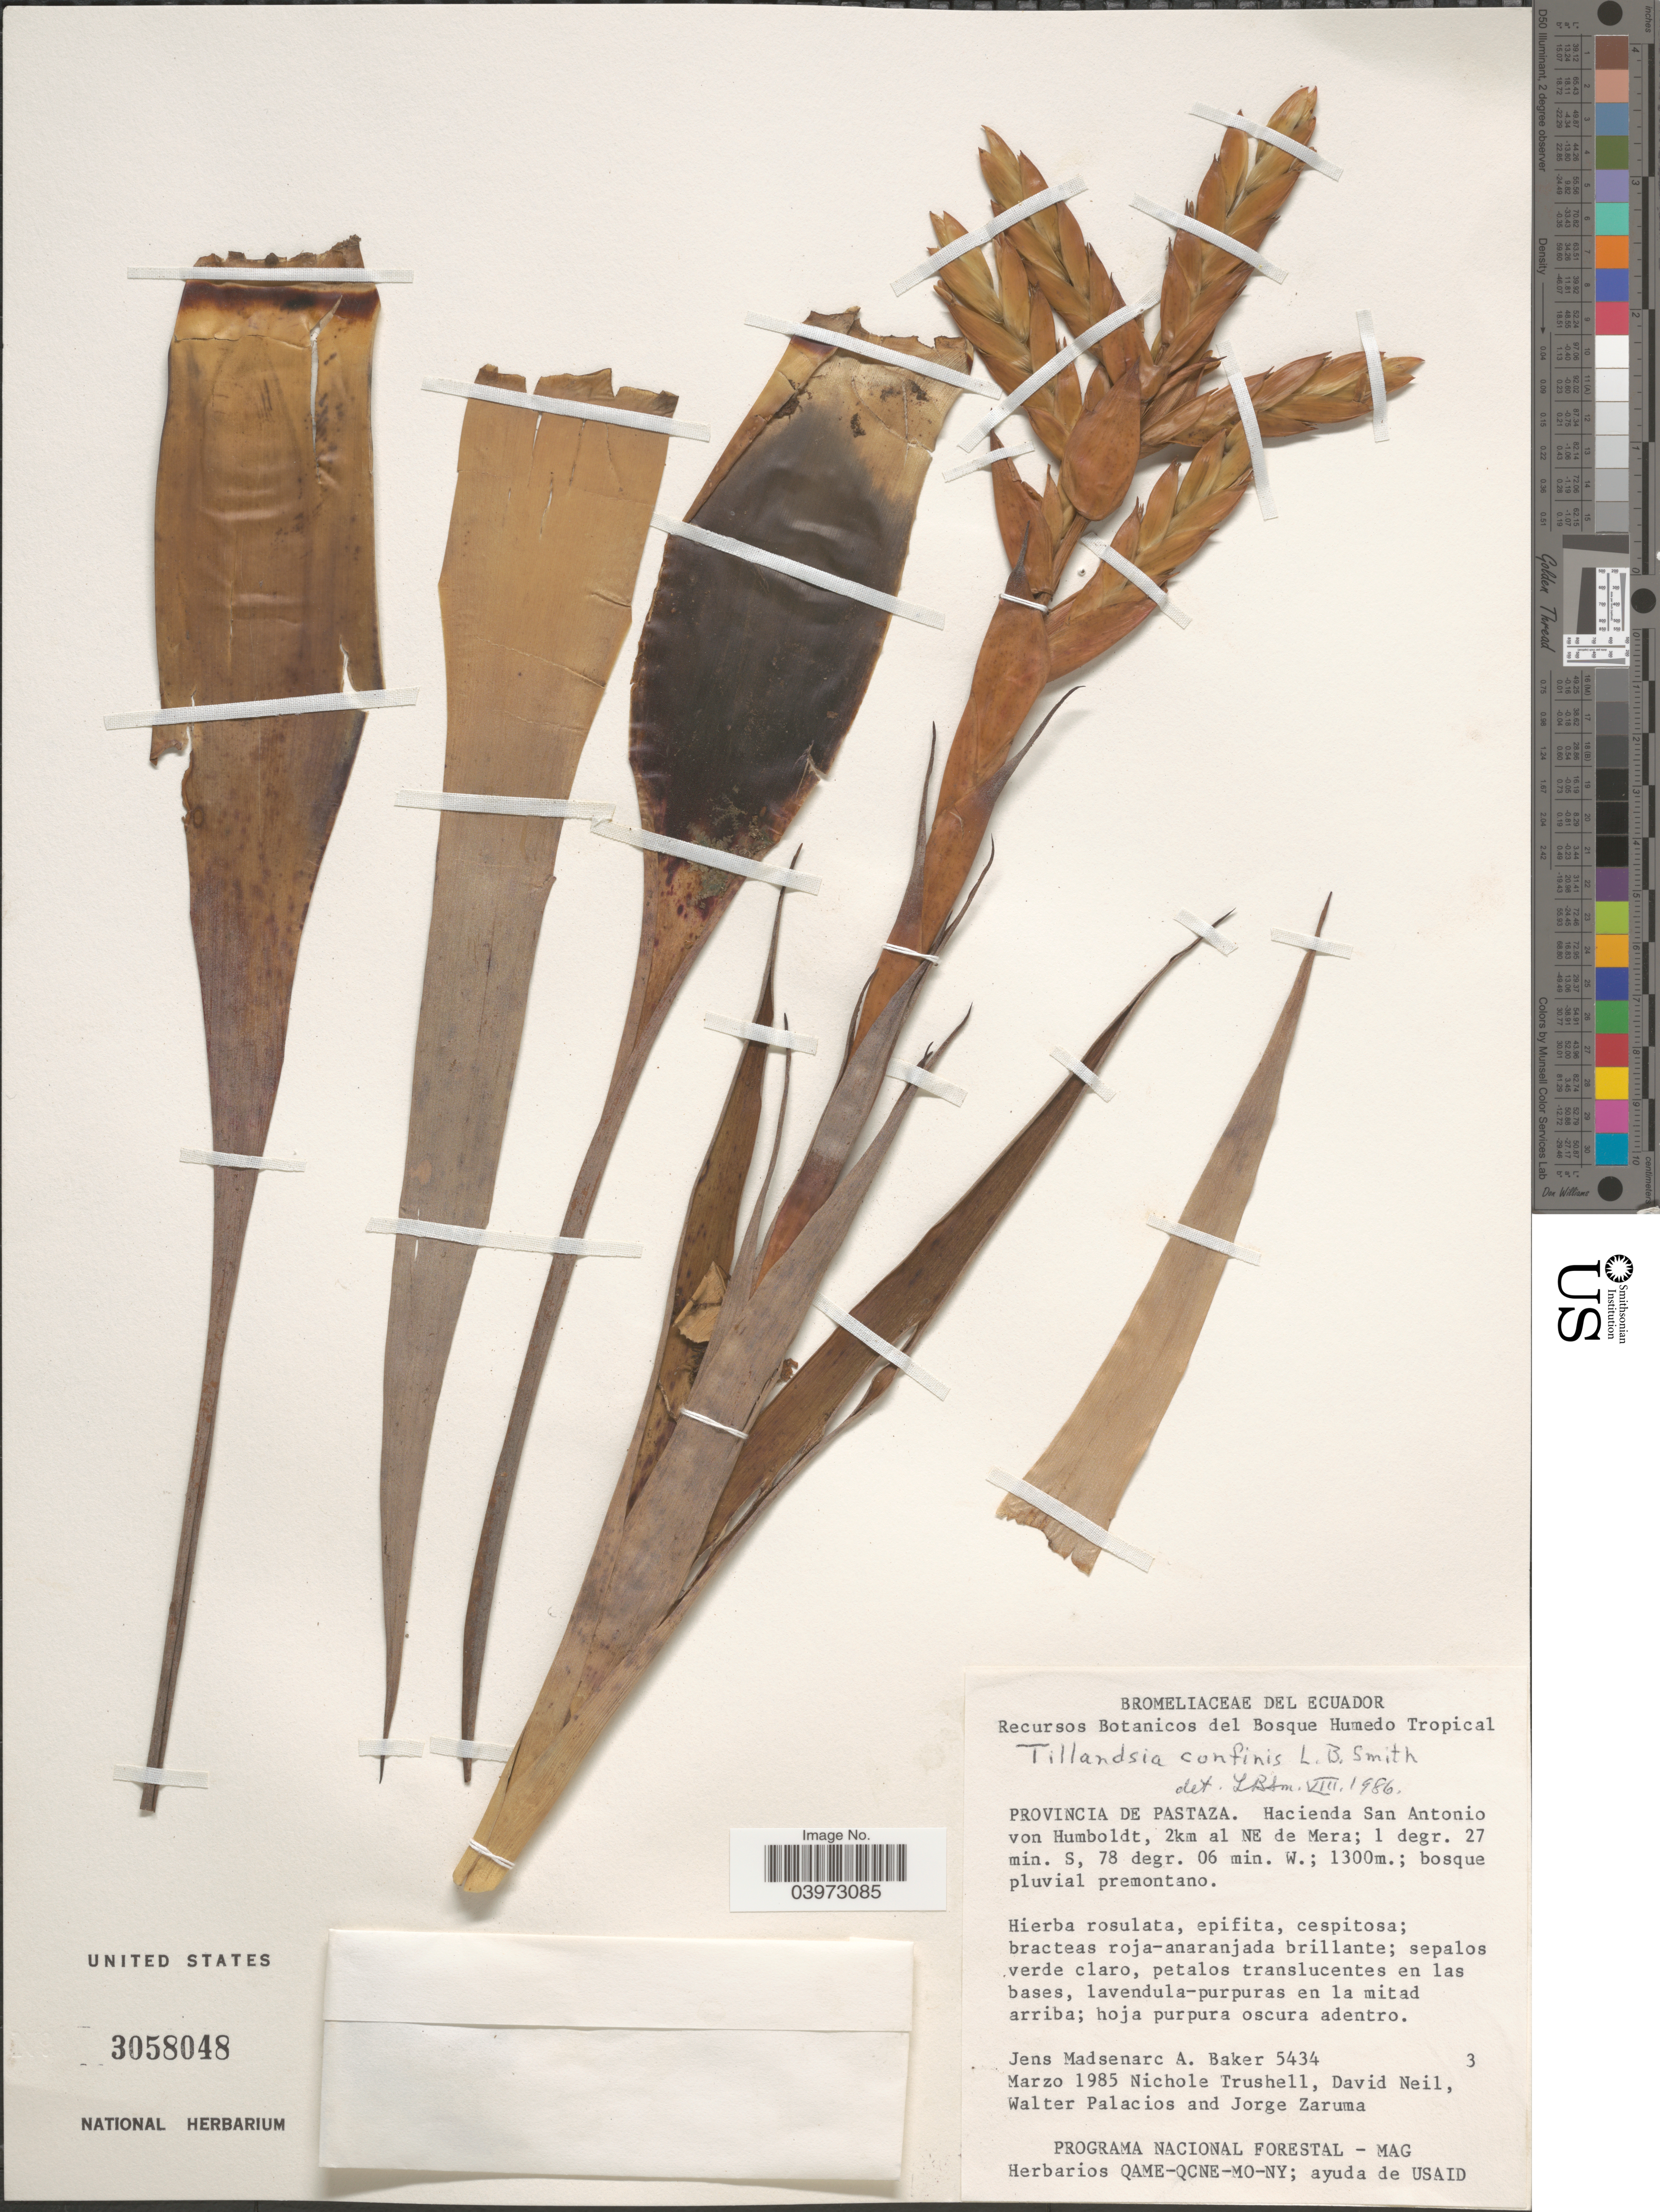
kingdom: Plantae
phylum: Tracheophyta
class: Liliopsida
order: Poales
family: Bromeliaceae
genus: Tillandsia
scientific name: Tillandsia confinis var. confinis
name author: L.B. Sm.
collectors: J. Baker, N. Trushell, D. A. Neil, W. Palacios & J. Zaruma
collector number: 5434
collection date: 1985-03-03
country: Ecuador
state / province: Pastaza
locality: Hacienda San Antonio von Humboldt, 2km al NE de Mera.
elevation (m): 1300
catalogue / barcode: US 3058048